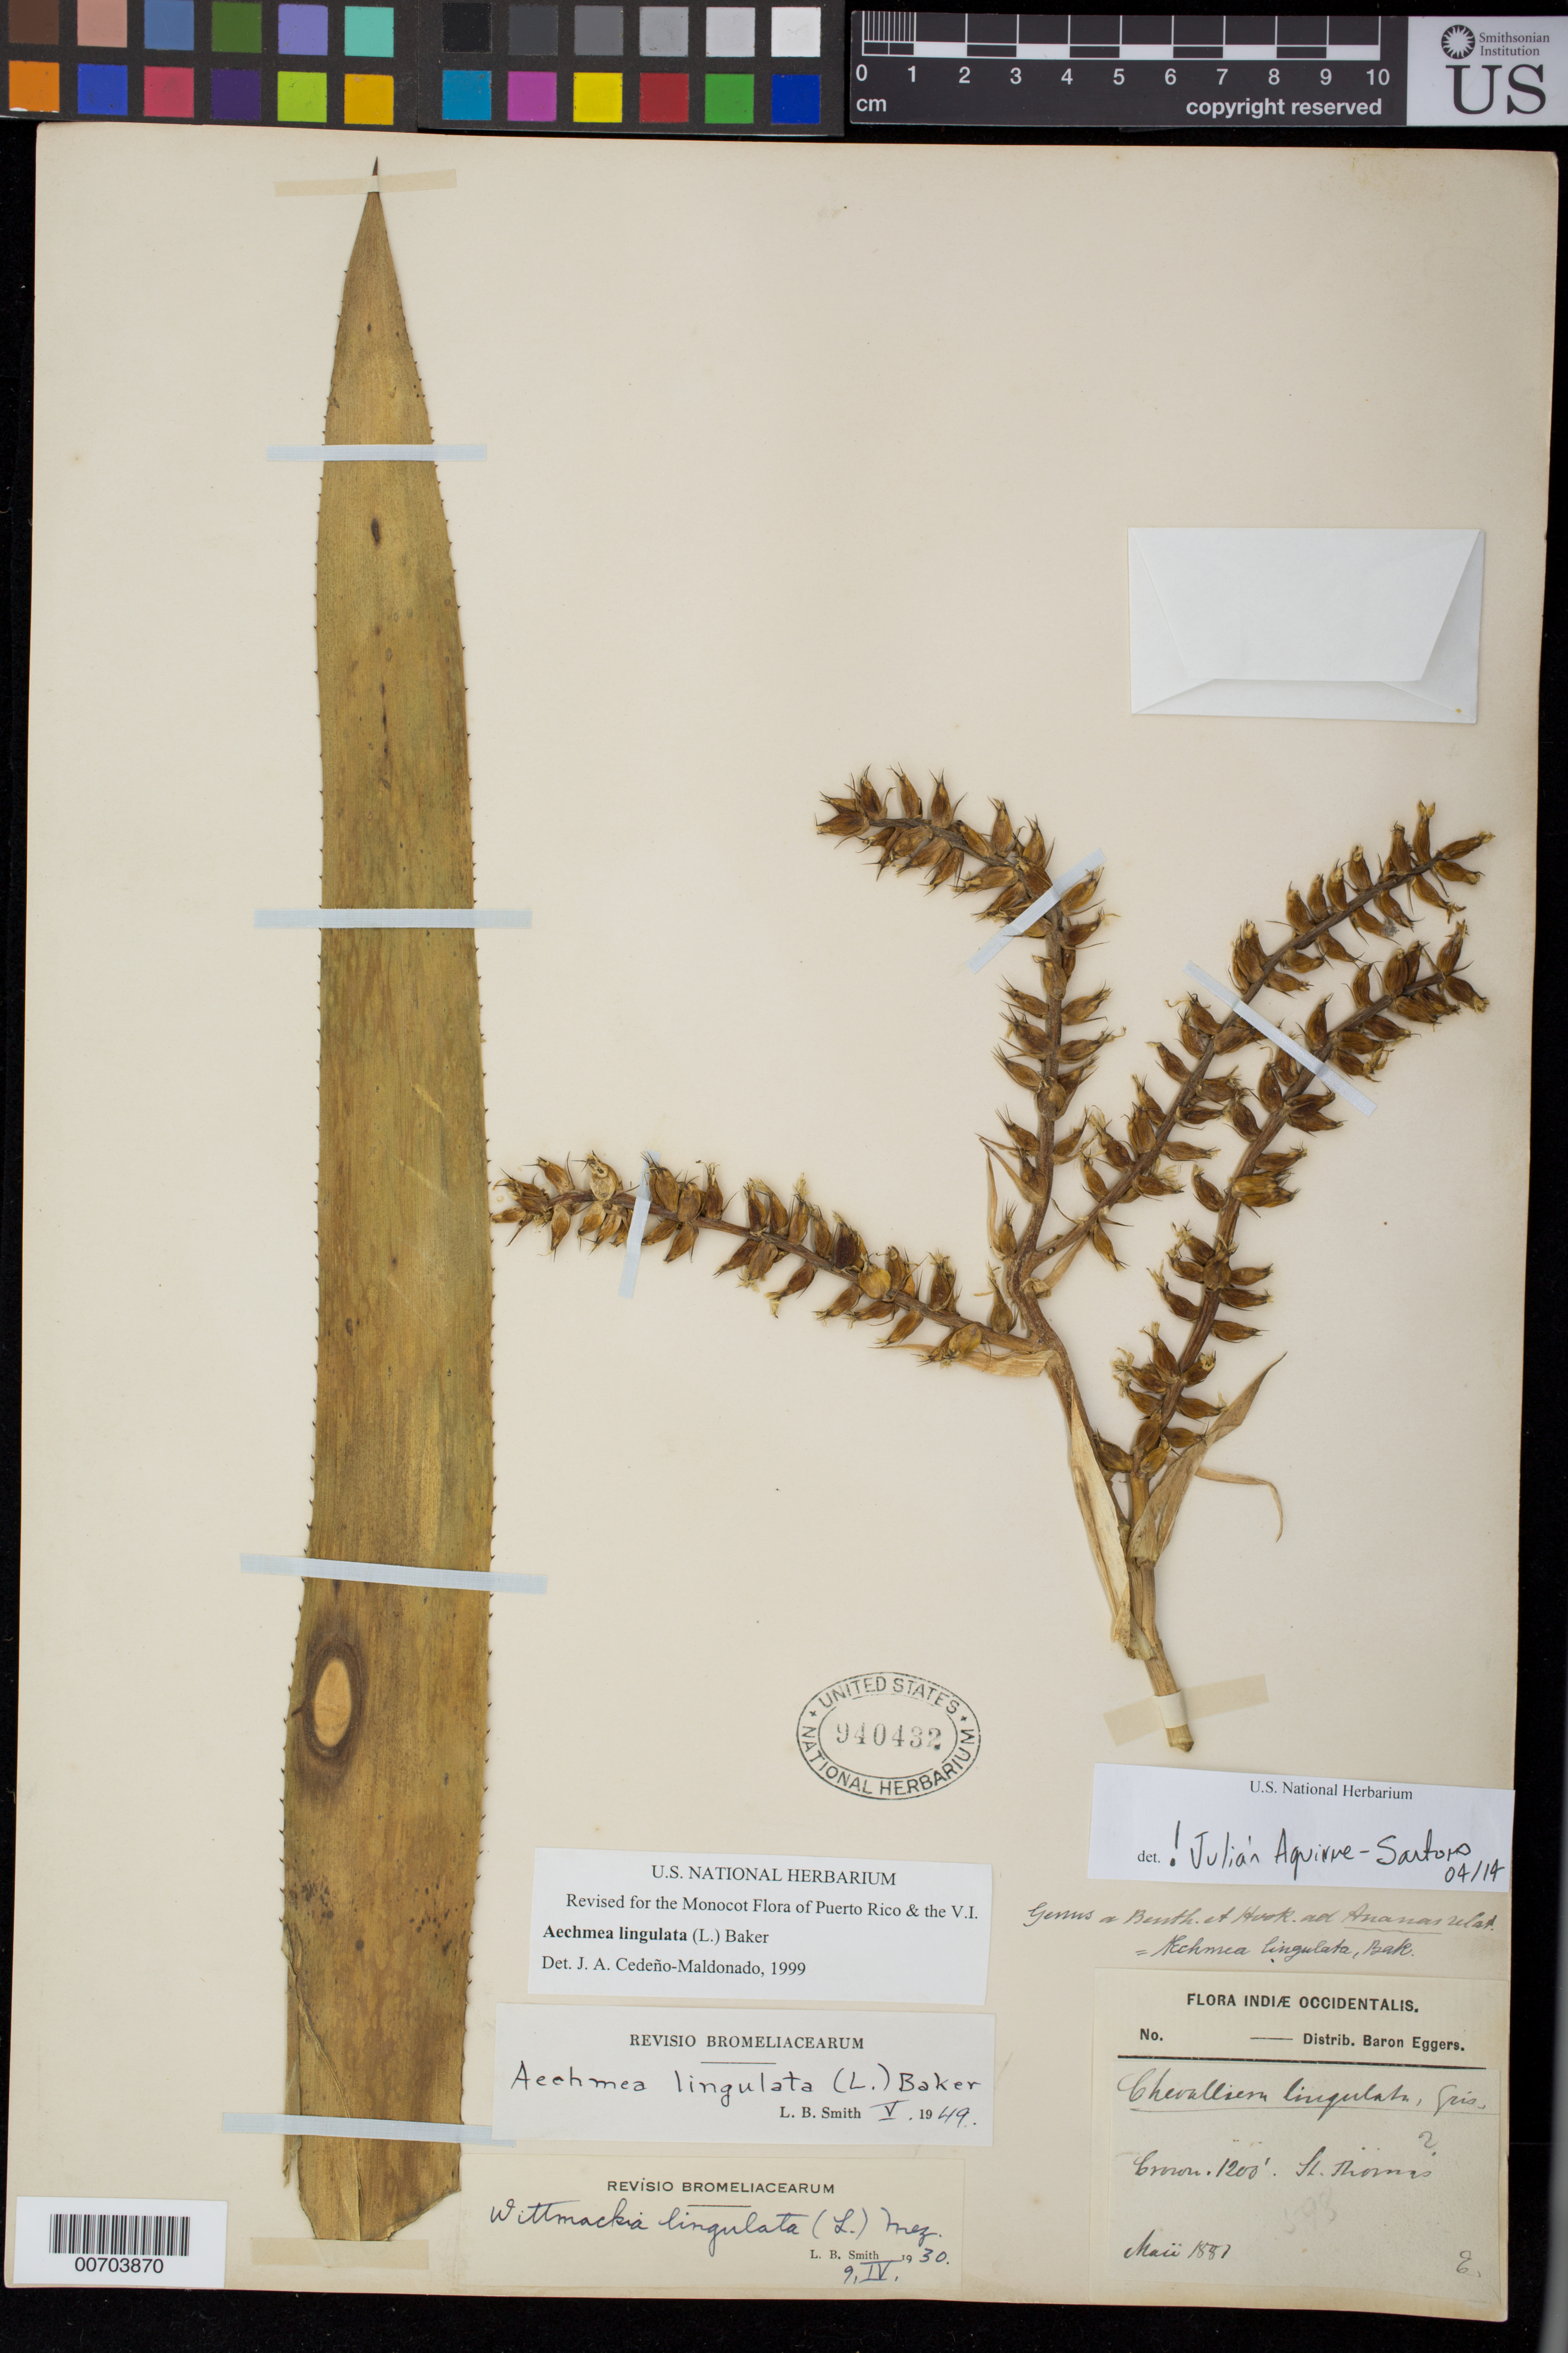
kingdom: Plantae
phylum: Tracheophyta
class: Liliopsida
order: Poales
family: Bromeliaceae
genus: Wittmackia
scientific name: Wittmackia lingulata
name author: (L.) Mez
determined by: Strong, Mark T., (BOT), Smithsonian Institution - National Museum of Natural History (UNITED STATES)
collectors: H. F. A. von Eggers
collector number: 1200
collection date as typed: May 1887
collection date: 1887-05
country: U.S. Virgin Islands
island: St. Thomas Island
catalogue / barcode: US 940432